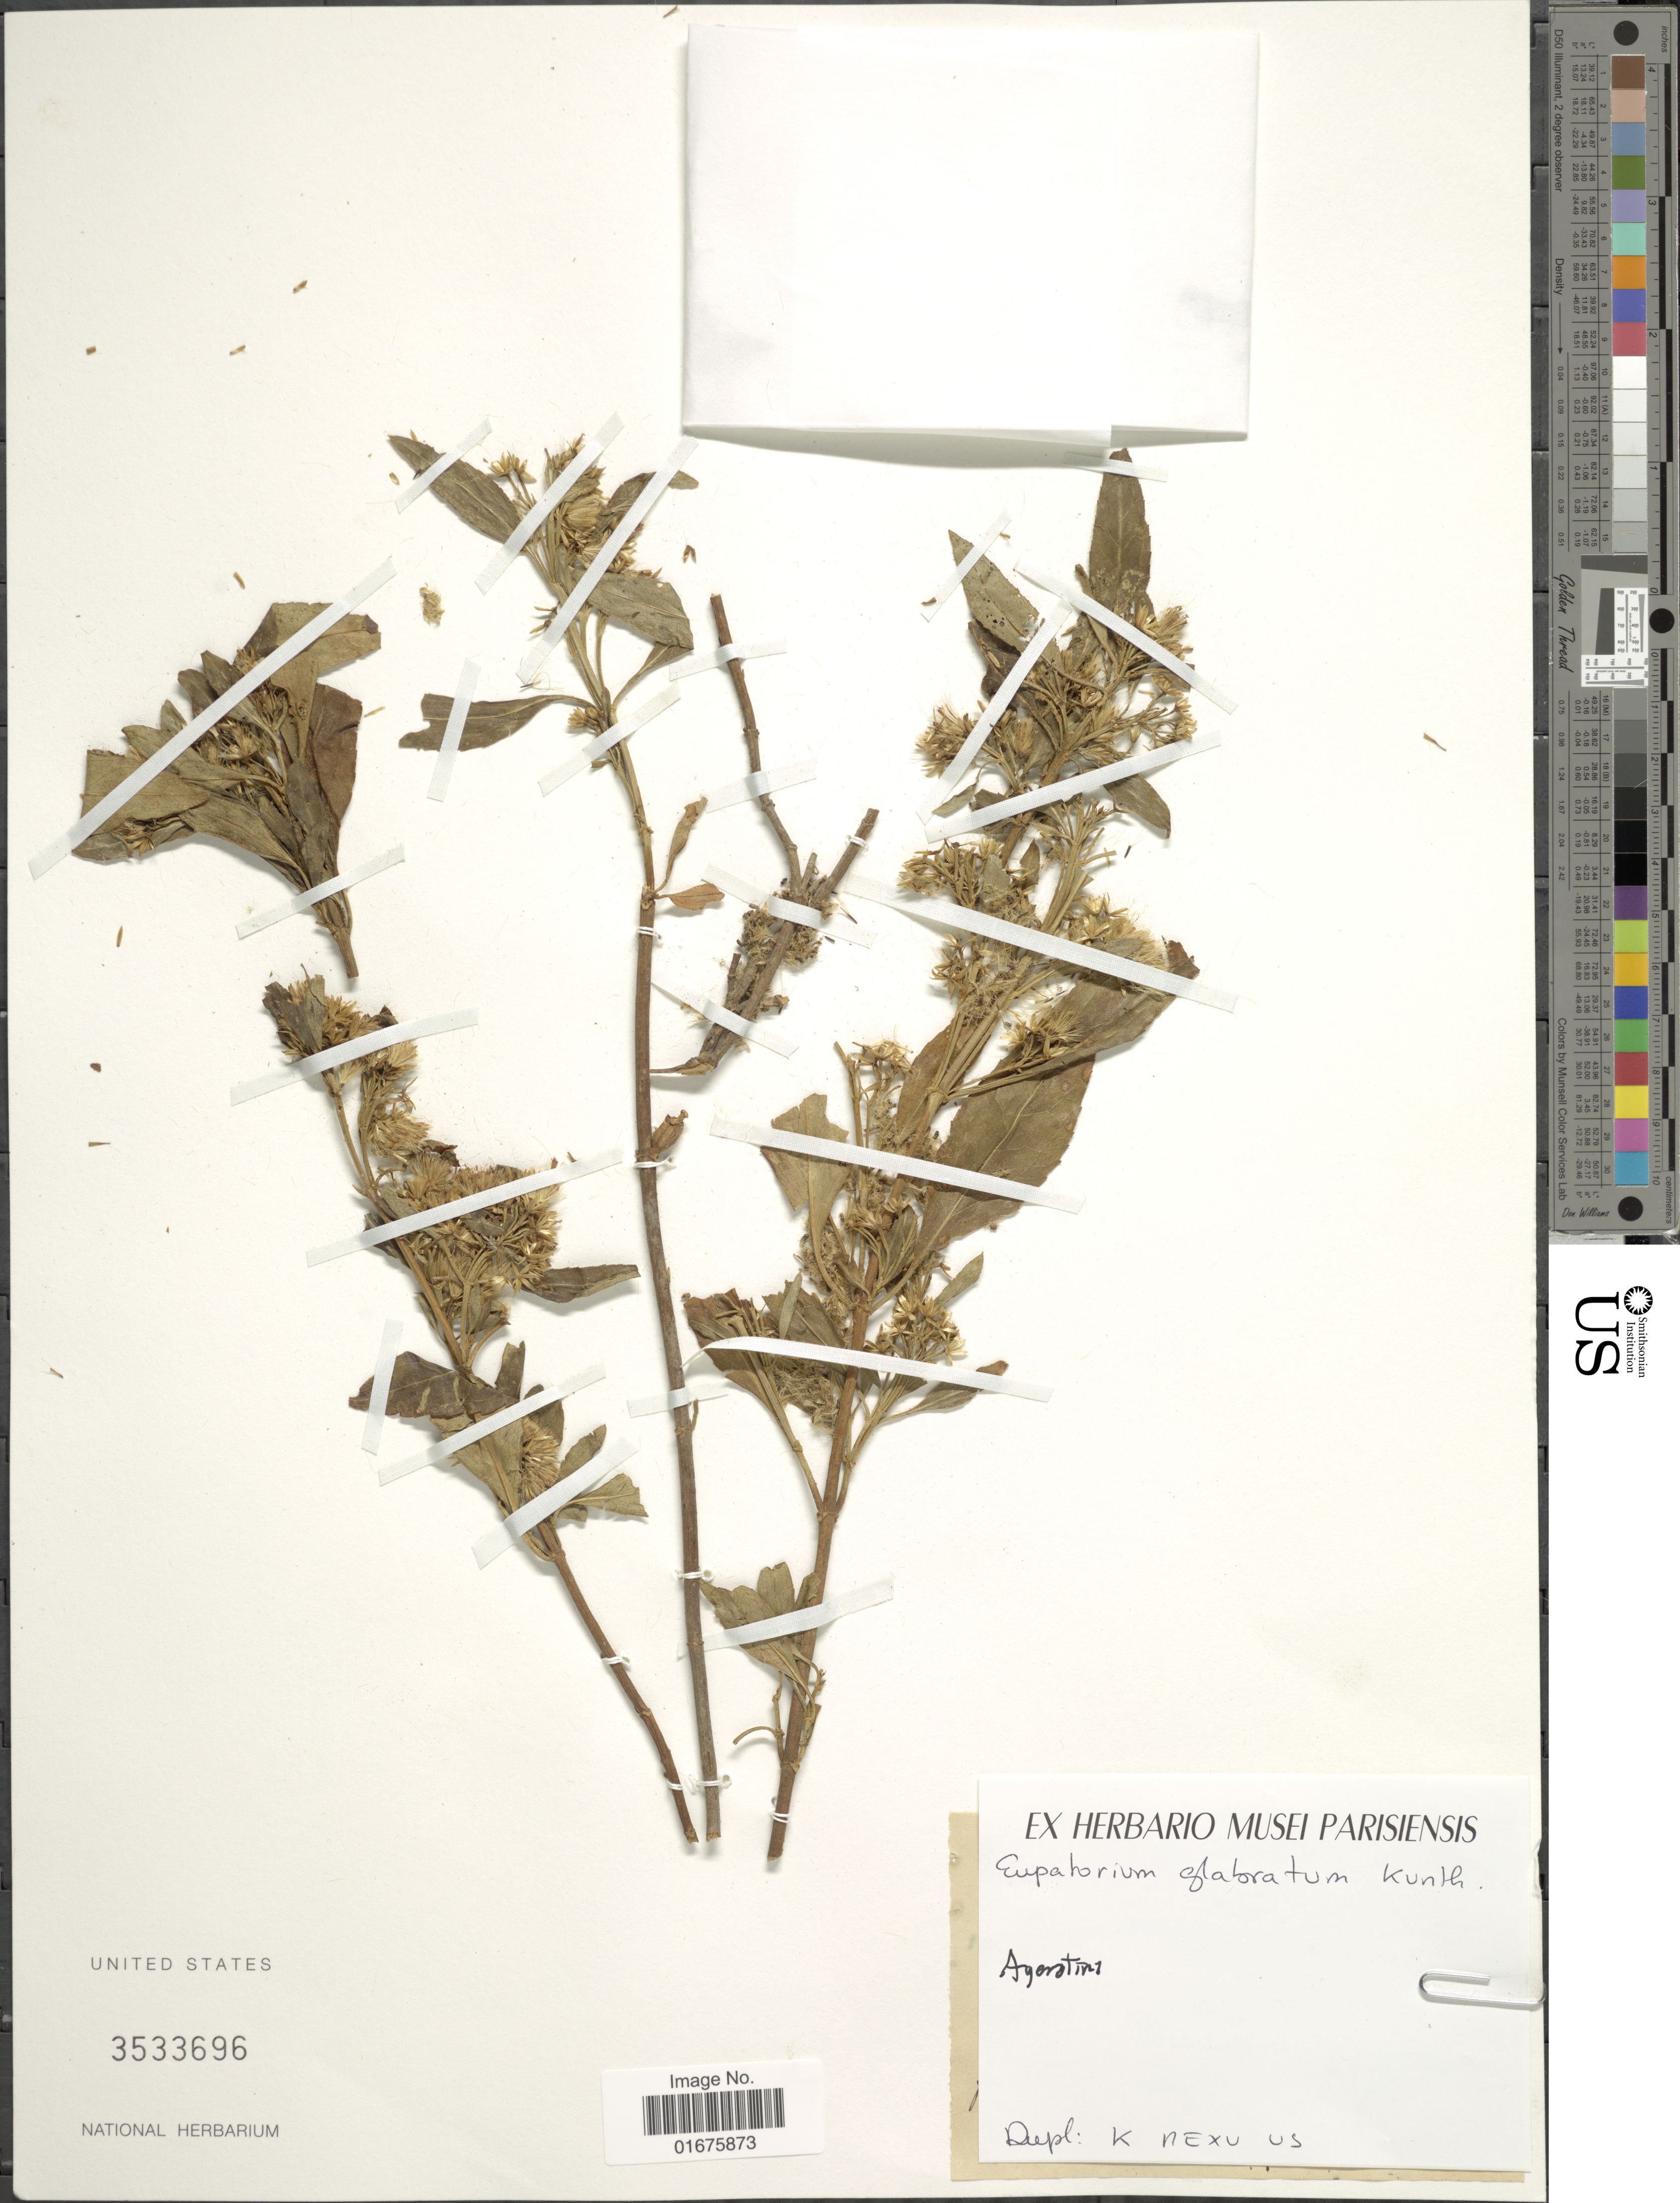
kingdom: Plantae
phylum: Tracheophyta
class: Magnoliopsida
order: Asterales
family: Asteraceae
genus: Ageratina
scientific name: Ageratina glabrata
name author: (Kunth) R.M. King & H. Rob.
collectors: ex herb. Mus. Paraensis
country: Argentina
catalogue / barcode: US 3533696